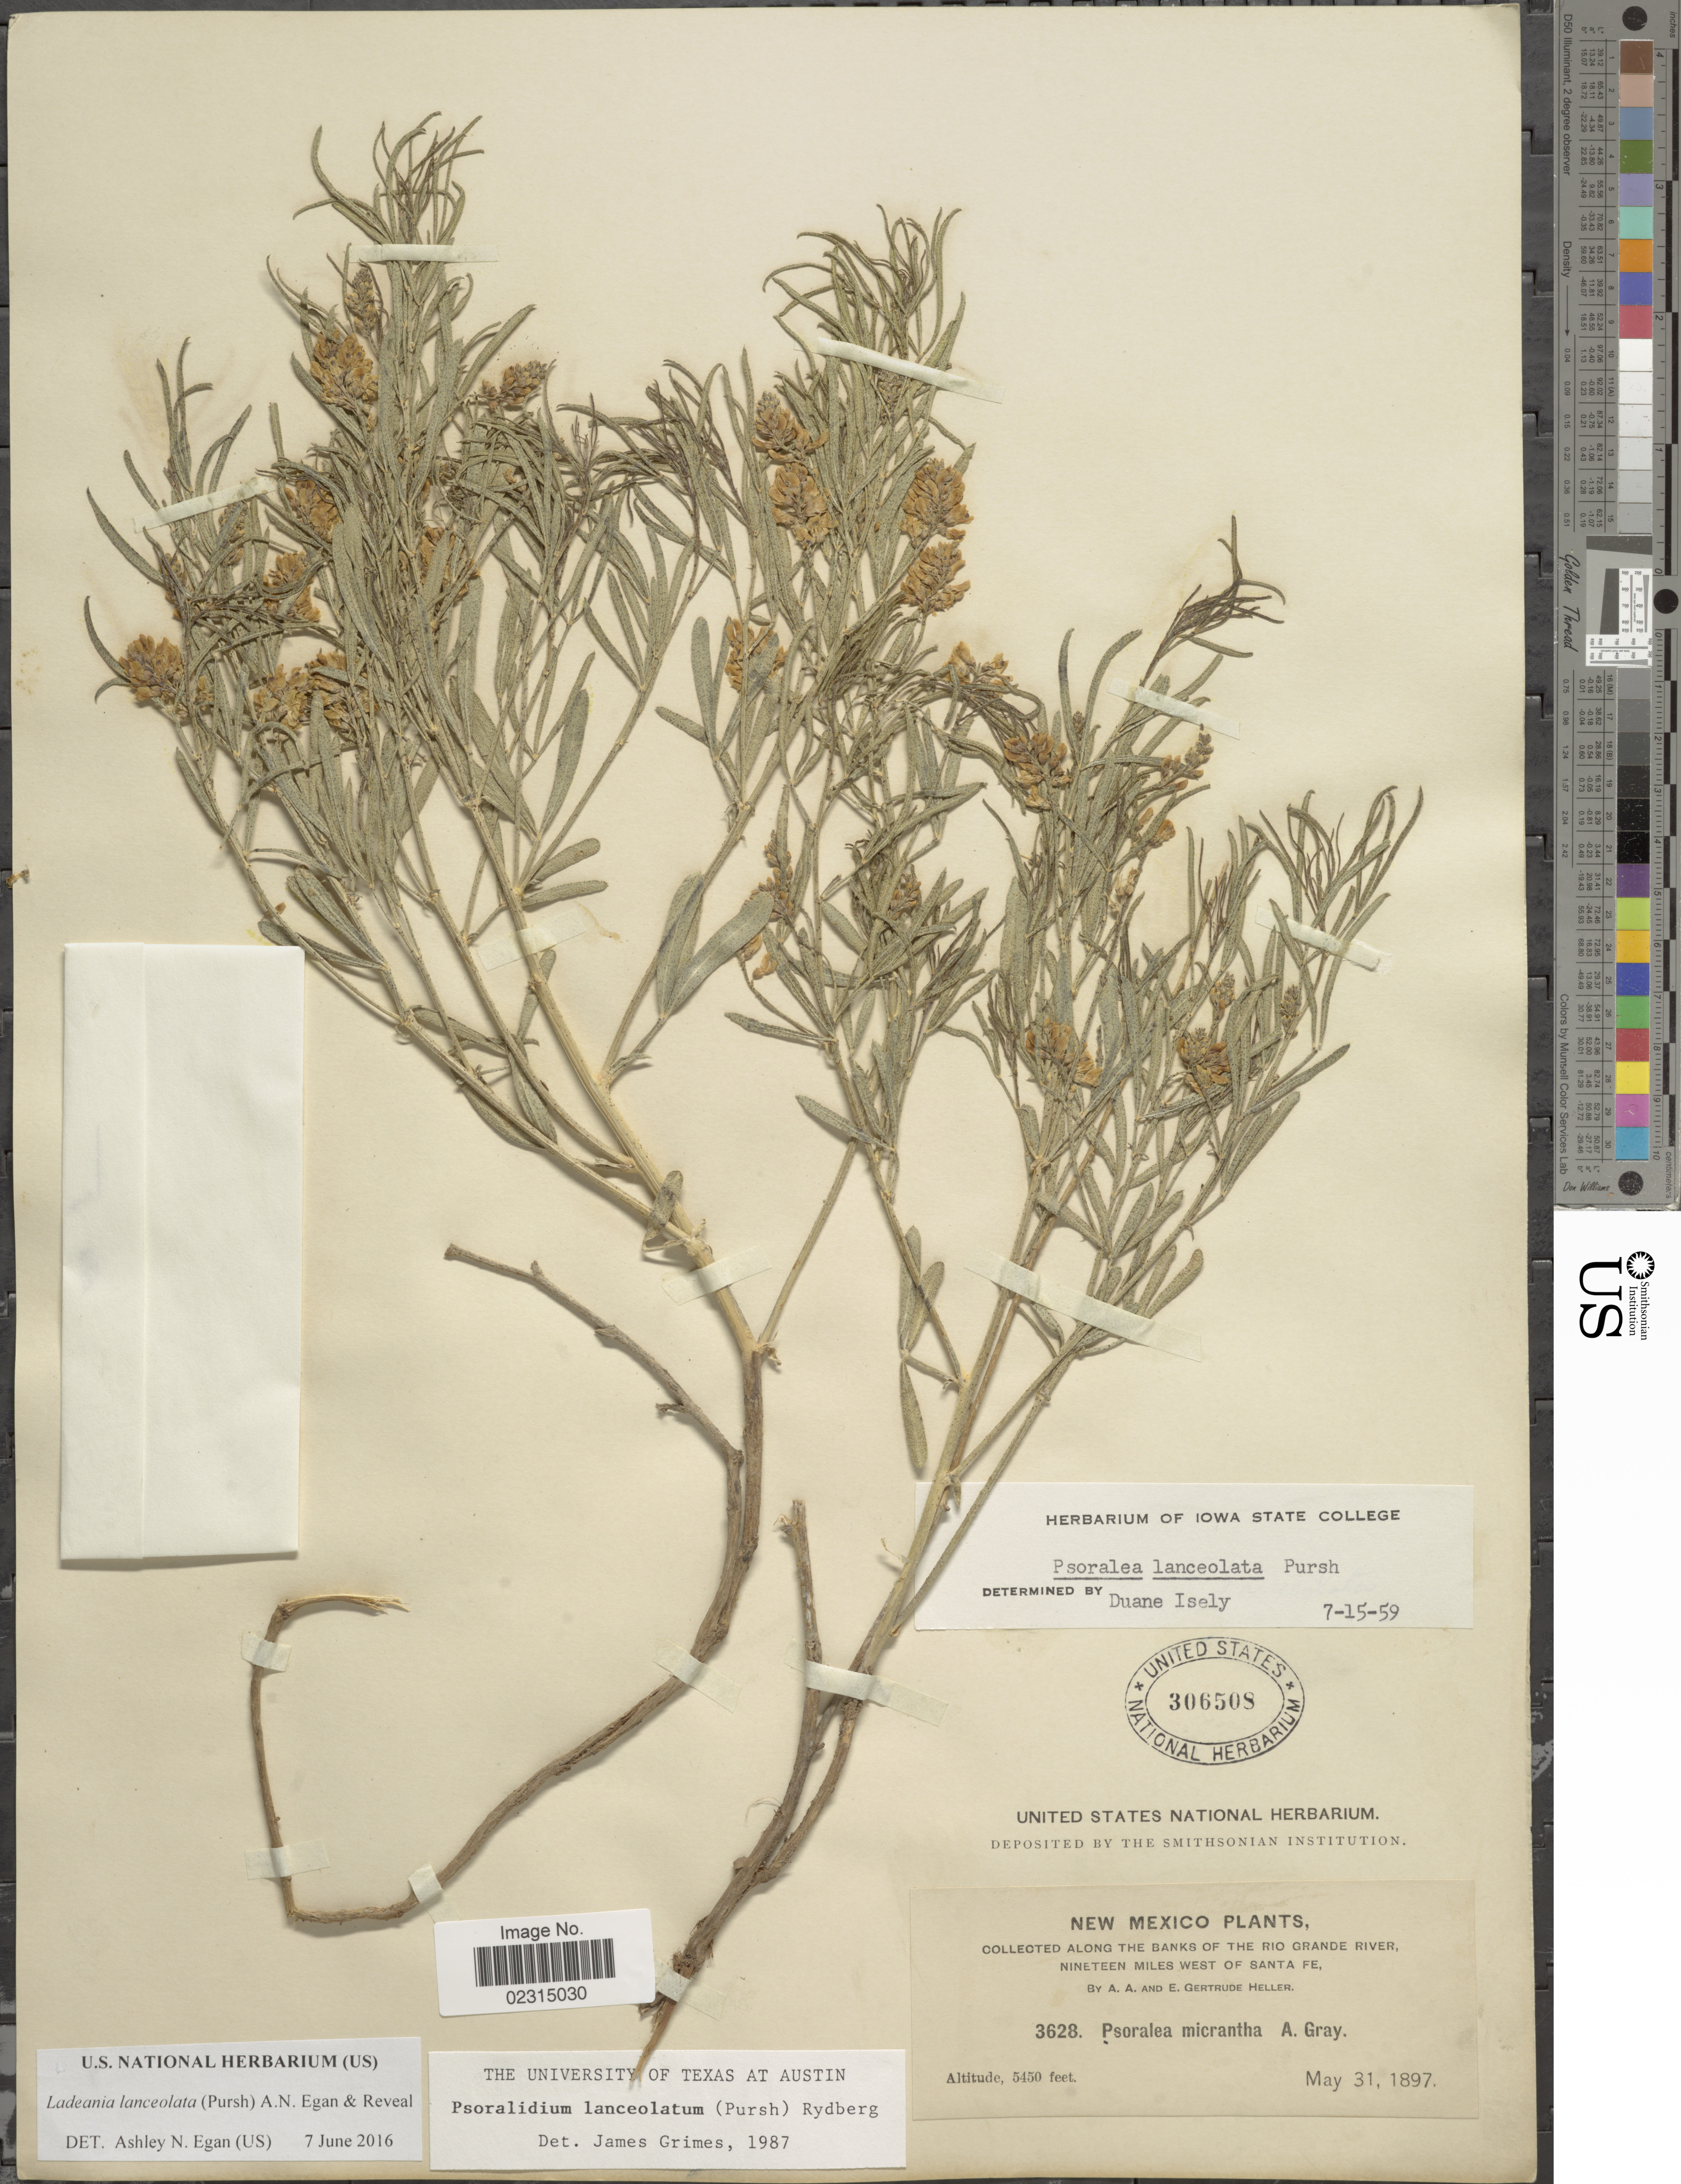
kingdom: Plantae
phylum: Tracheophyta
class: Magnoliopsida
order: Fabales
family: Fabaceae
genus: Ladeania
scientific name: Ladeania lanceolata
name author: (Pursh) A.N. Egan & Reveal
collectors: A. A. Heller & E. G. Heller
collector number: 3628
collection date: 1897-05-31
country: United States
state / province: New Mexico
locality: Along the Banks of the Rio Grande River, Nineteen Miles West of Santa Fe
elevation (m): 1661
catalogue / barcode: US 306508